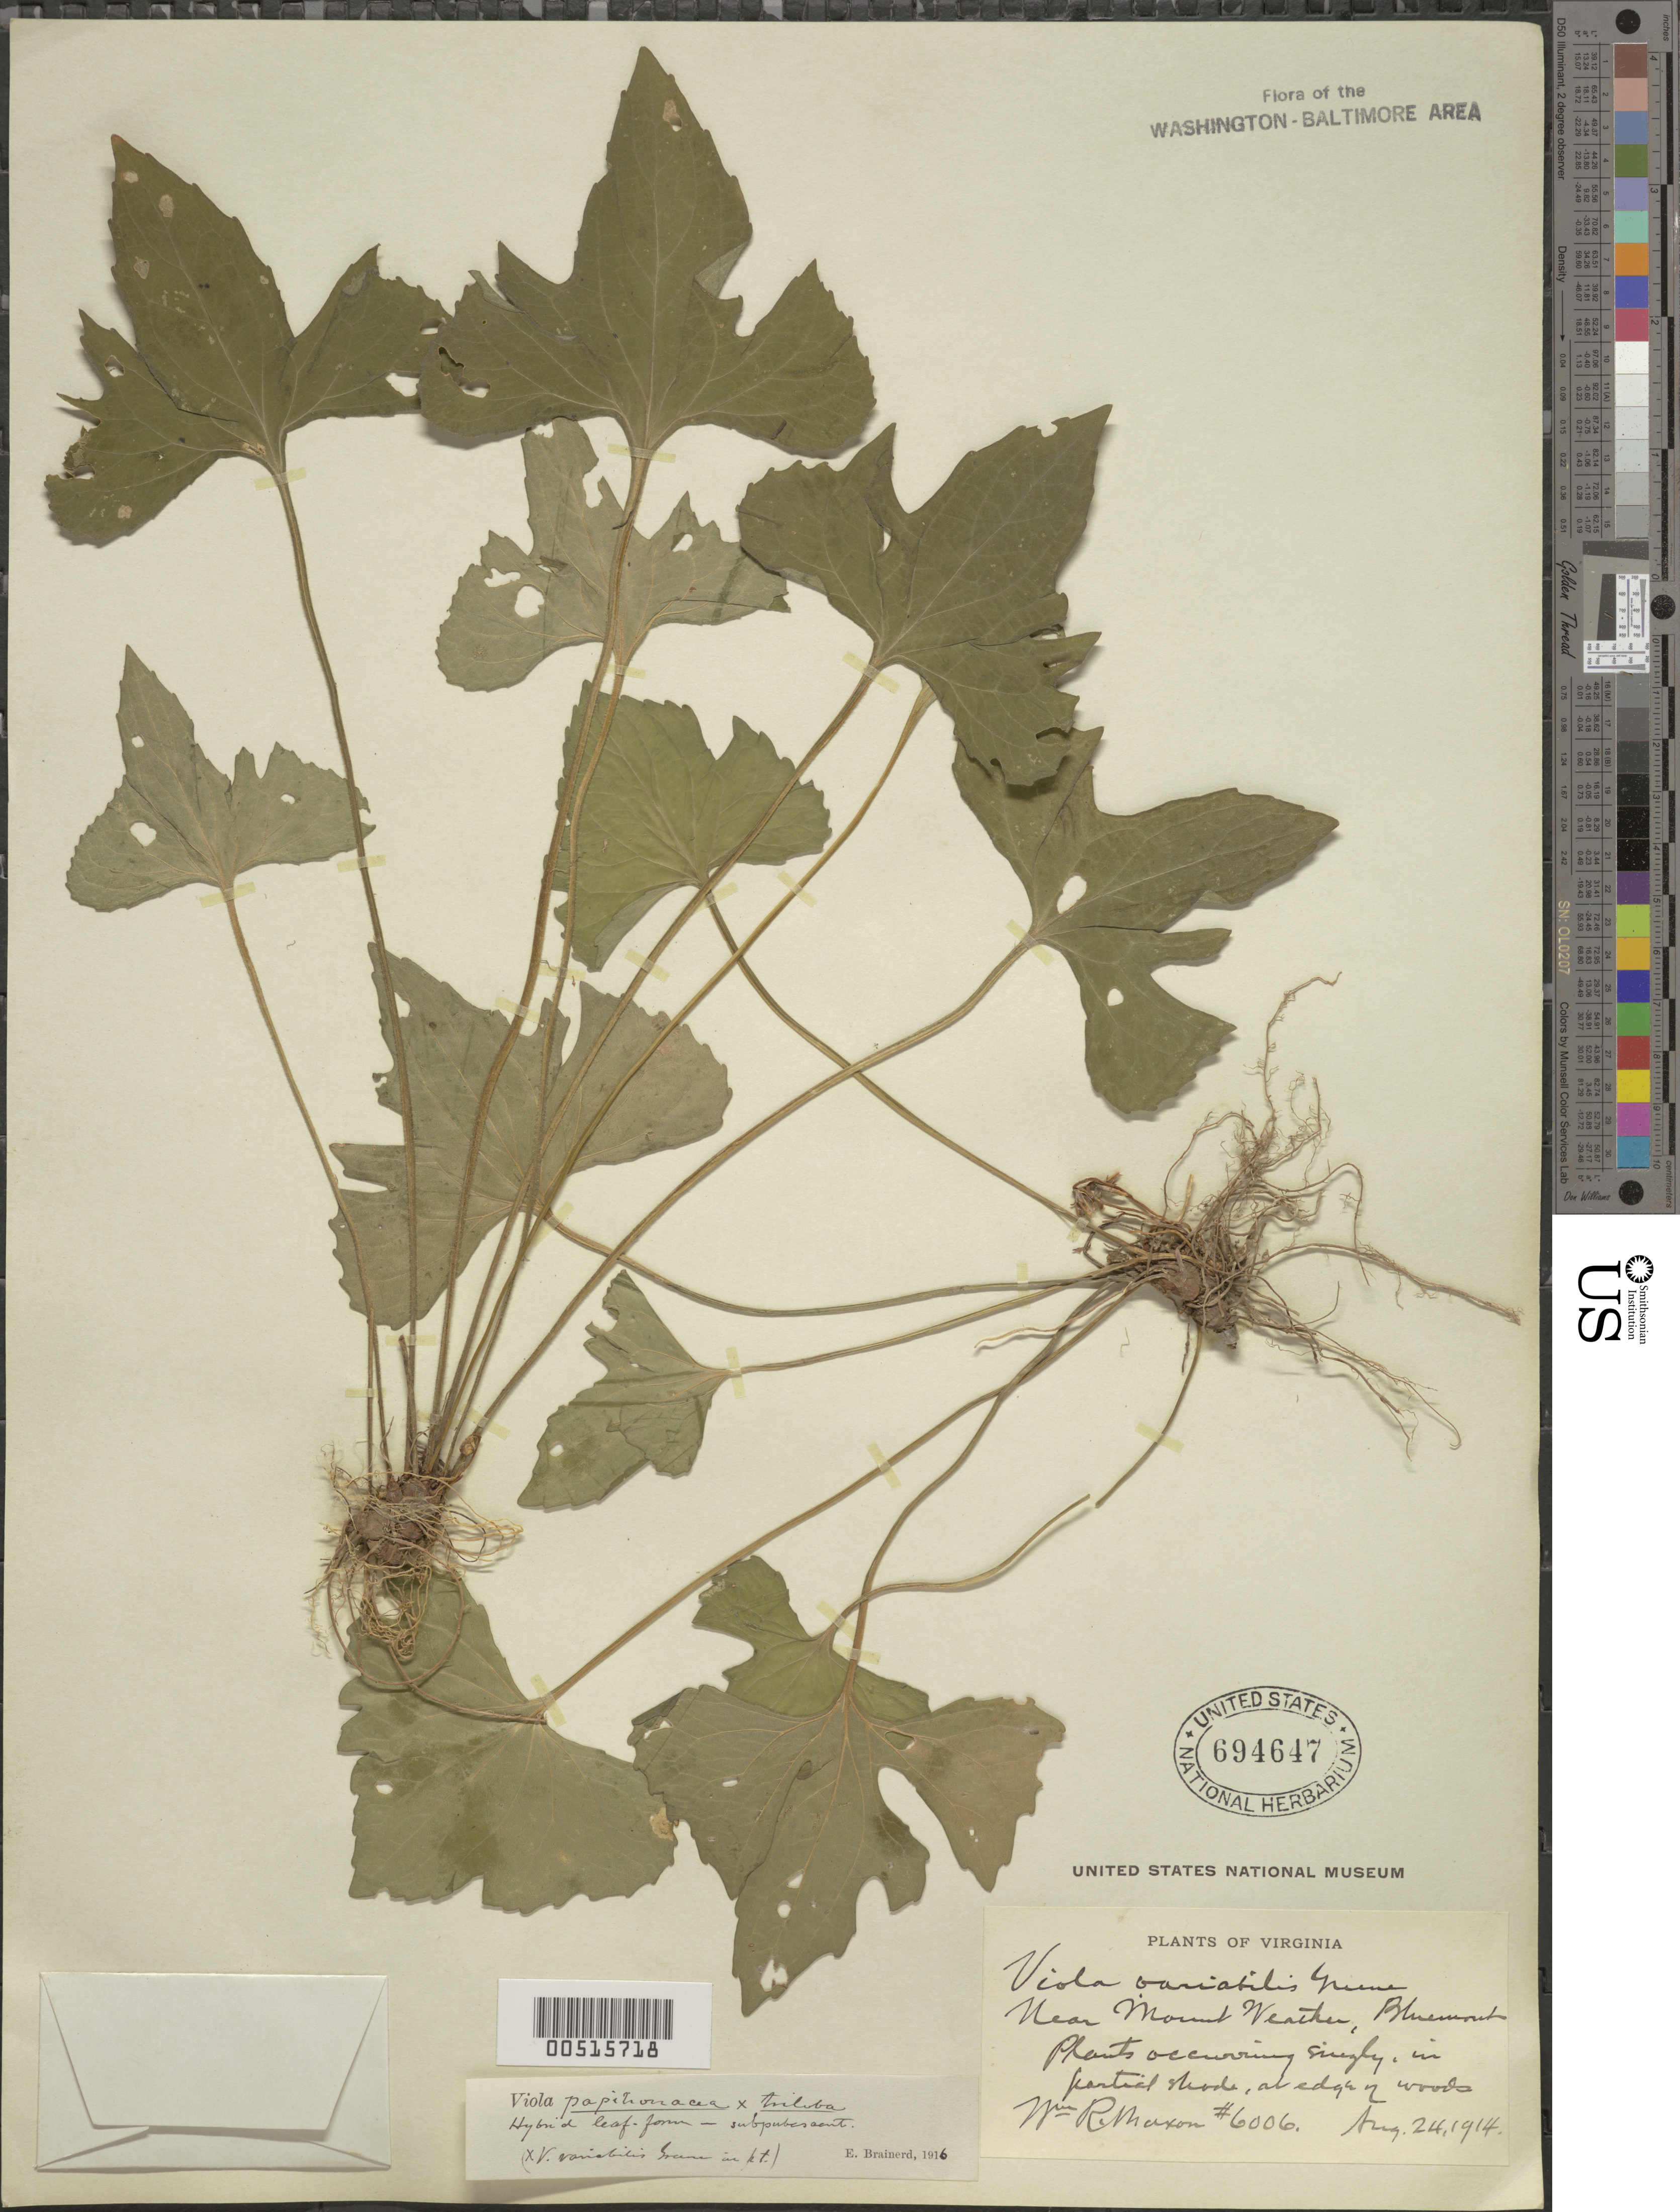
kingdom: Plantae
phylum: Tracheophyta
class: Magnoliopsida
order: Malpighiales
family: Violaceae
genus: Viola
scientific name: Viola sororia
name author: Willd.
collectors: W. R. Maxon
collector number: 6006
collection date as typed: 24 Aug 1914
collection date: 1914-08-24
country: United States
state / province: Virginia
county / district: Loudoun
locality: Bluemont, near Mount Weather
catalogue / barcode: US 694647